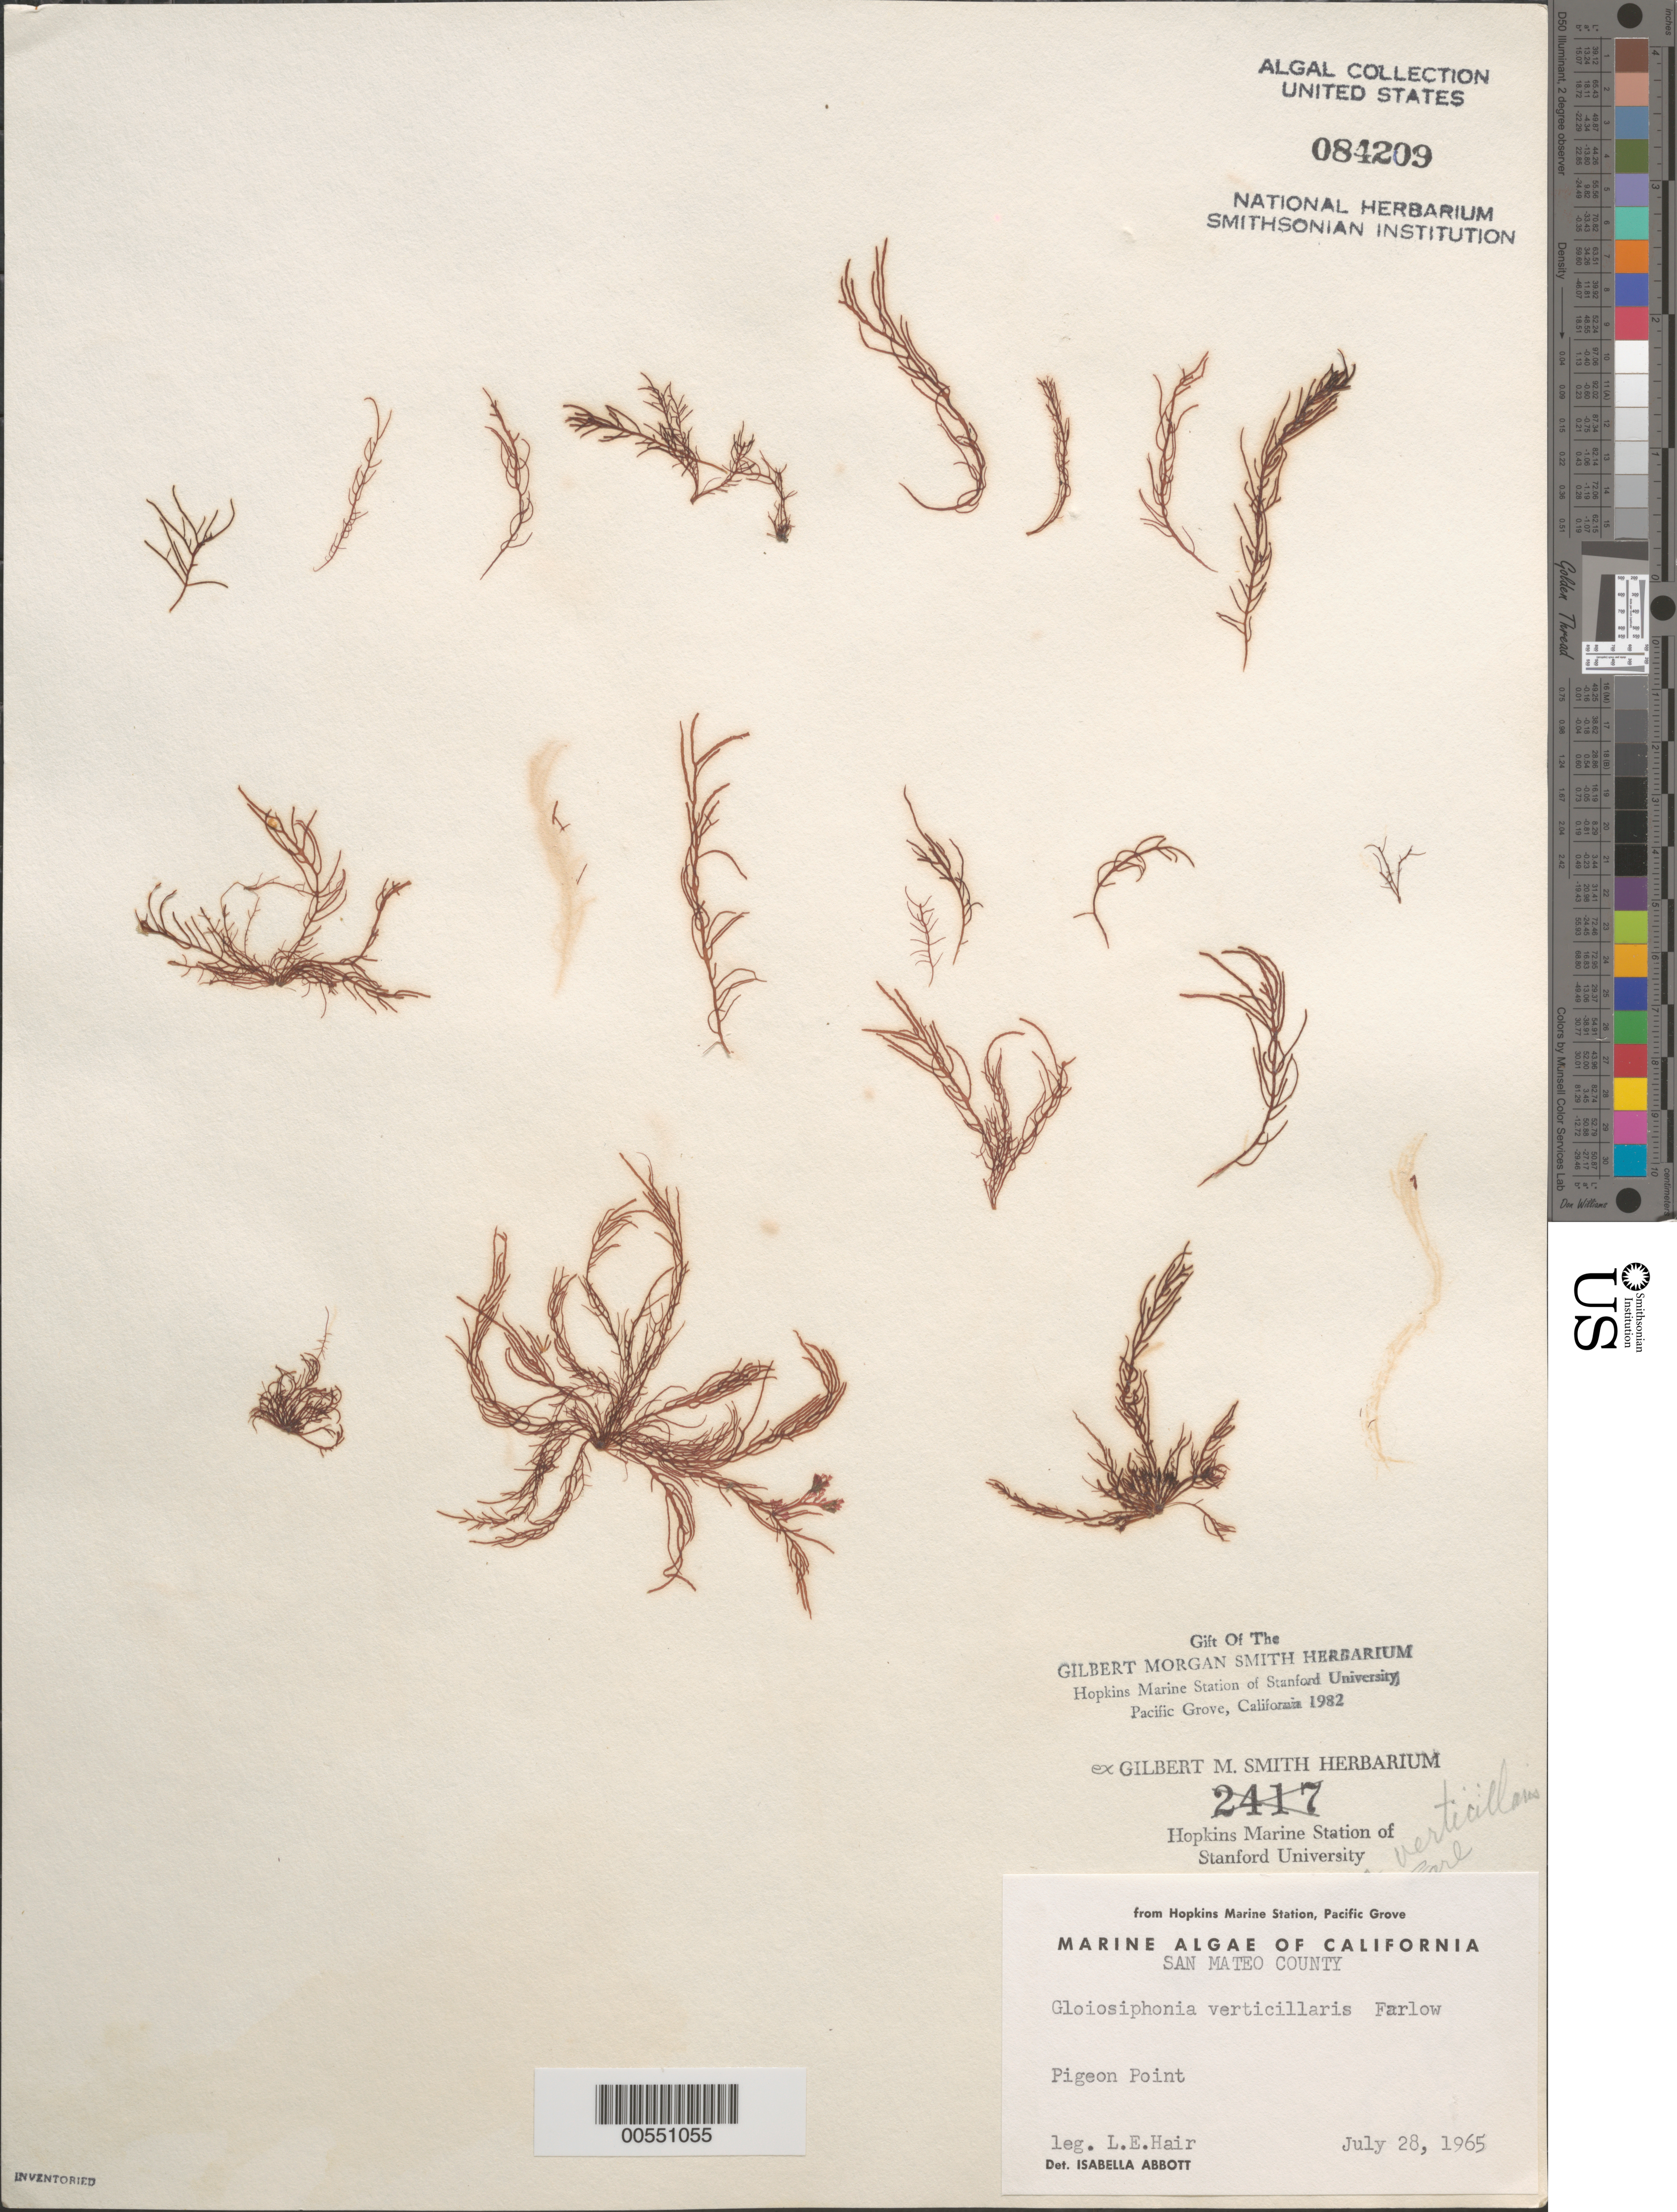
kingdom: Plantae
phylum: Rhodophyta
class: Florideophyceae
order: Gigartinales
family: Gloiosiphoniaceae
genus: Gloiosiphonia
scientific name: Gloiosiphonia verticillaris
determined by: Abbott, Isabella A.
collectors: L. Hair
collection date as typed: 28 Jul 1965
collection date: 1965-07-28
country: United States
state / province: California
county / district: San Mateo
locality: Pigeon Point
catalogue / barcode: US 84209